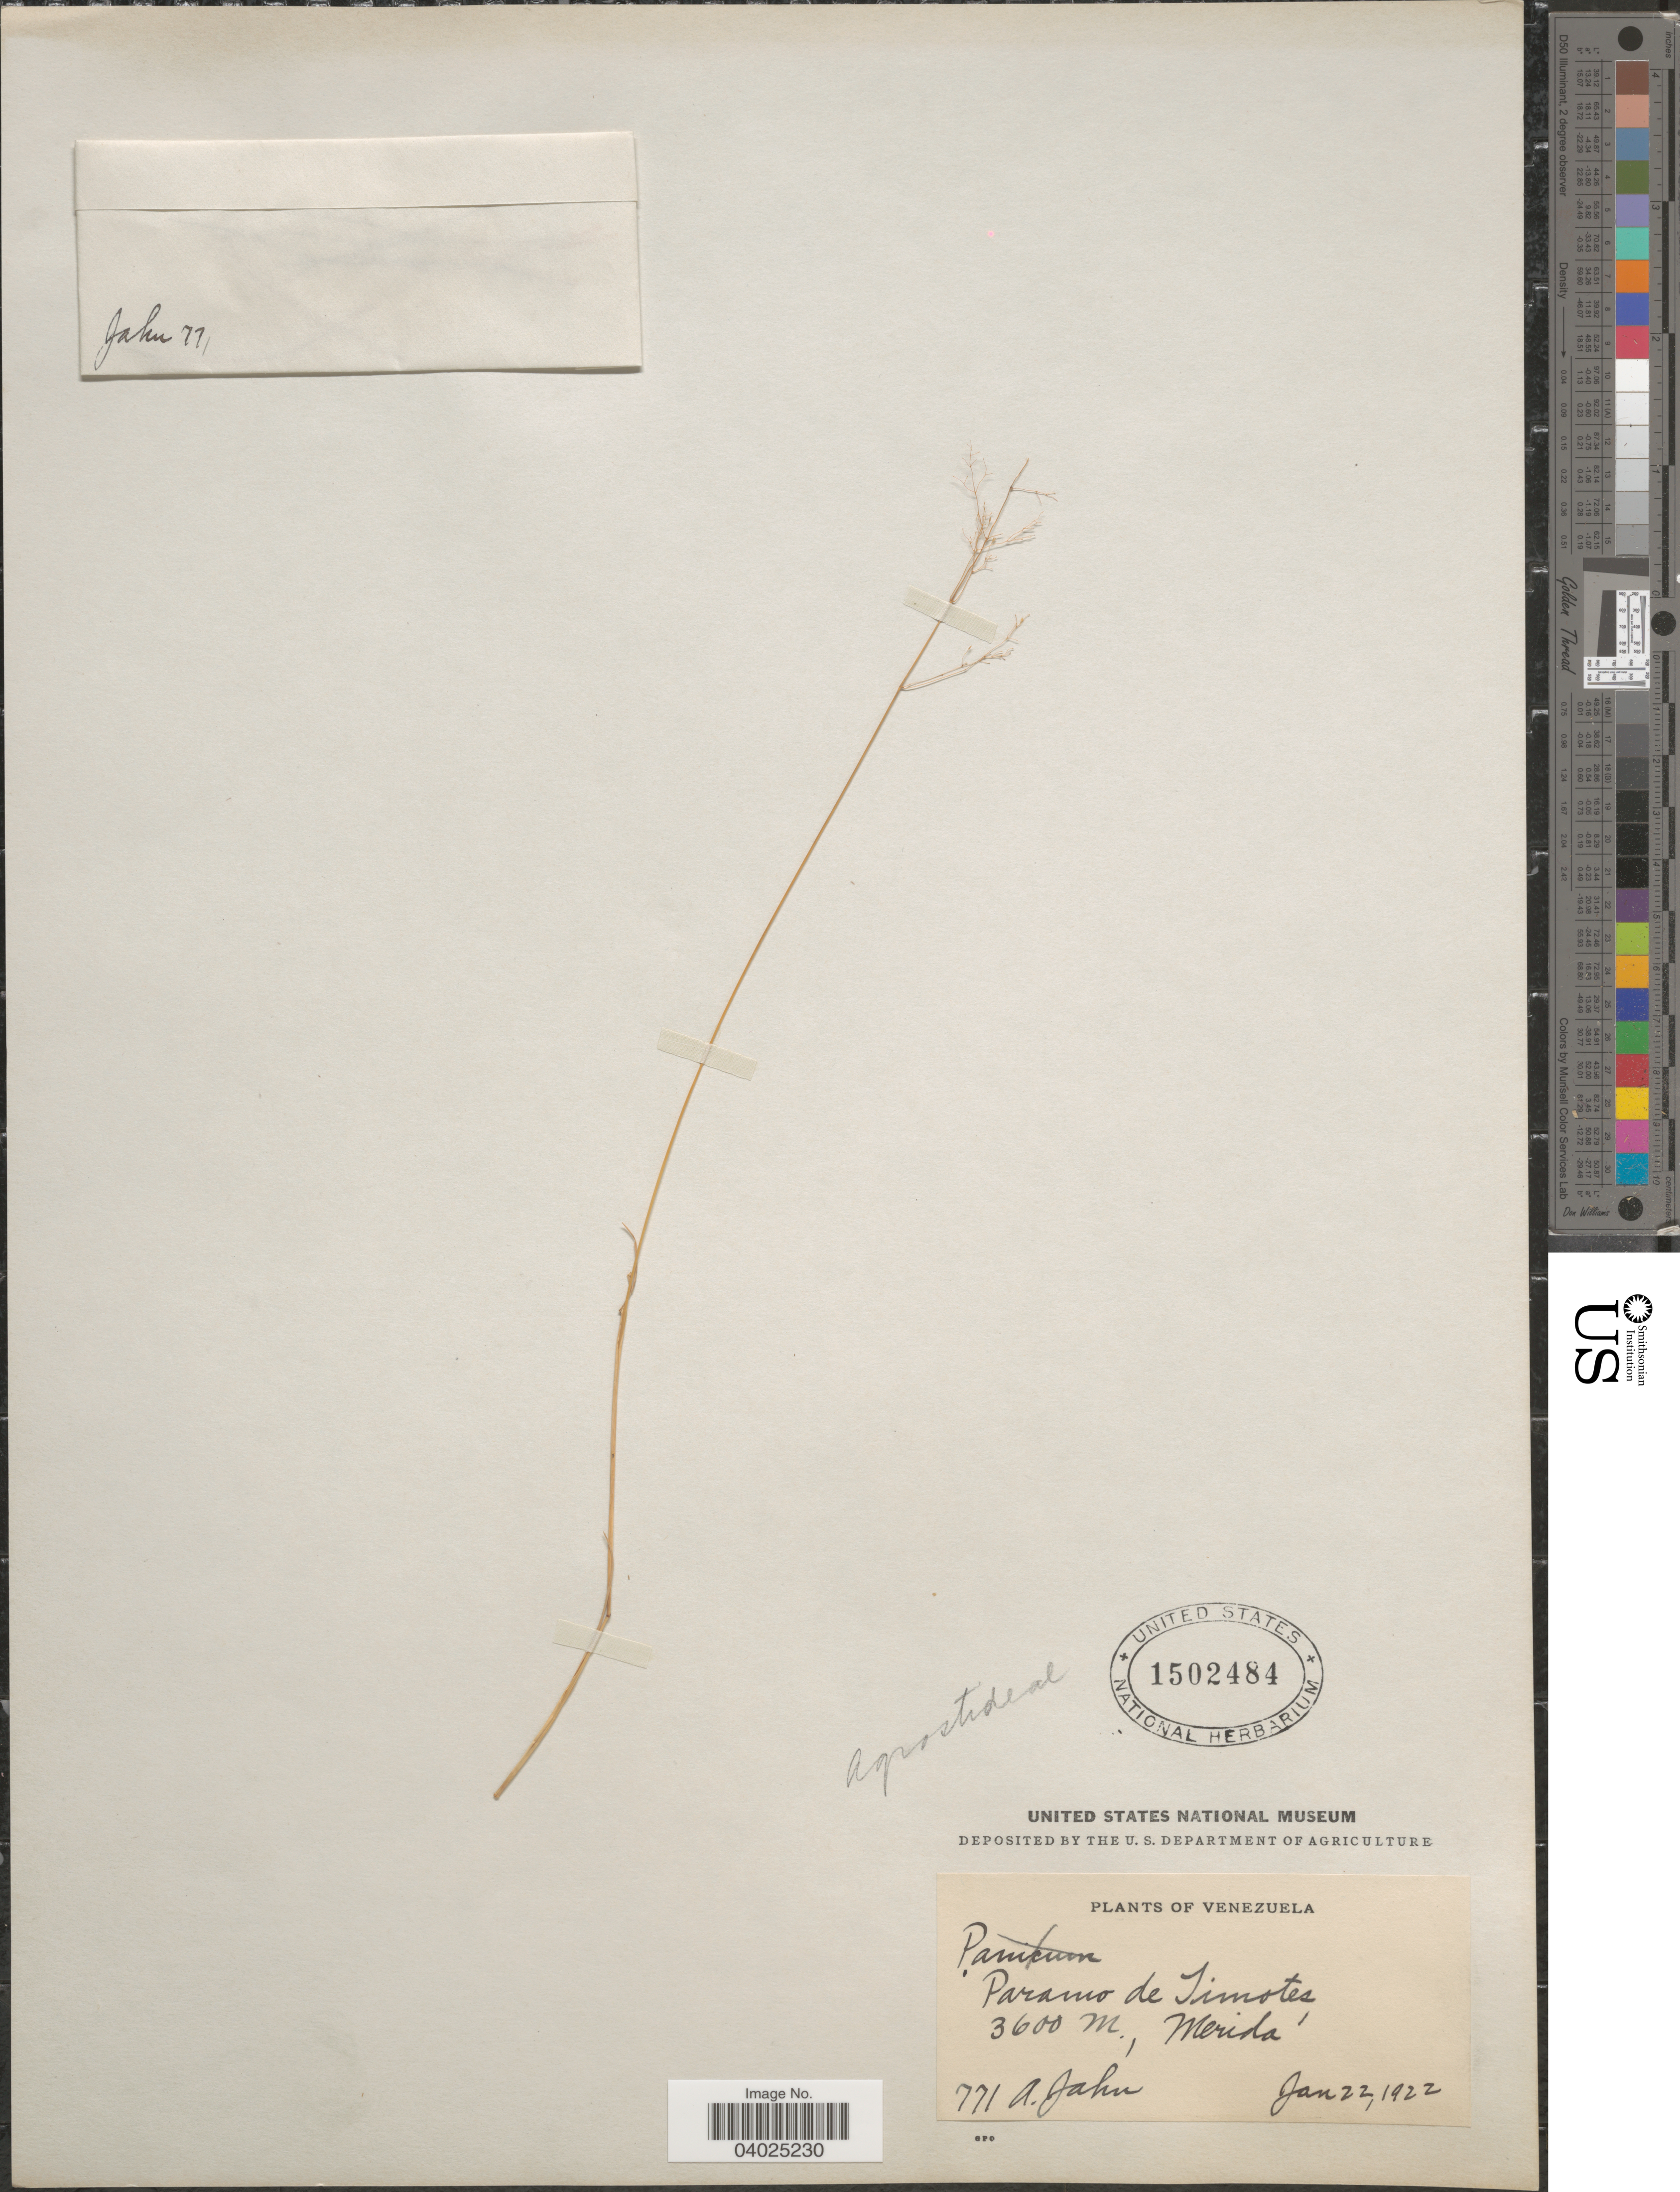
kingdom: Plantae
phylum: Tracheophyta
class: Liliopsida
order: Poales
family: Poaceae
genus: Agrostis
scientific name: Agrostis sp.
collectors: A. Jahn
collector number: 771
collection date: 1922-01-22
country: Venezuela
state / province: Merida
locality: Paramo de Timotes.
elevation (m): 3600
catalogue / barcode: US 1502484